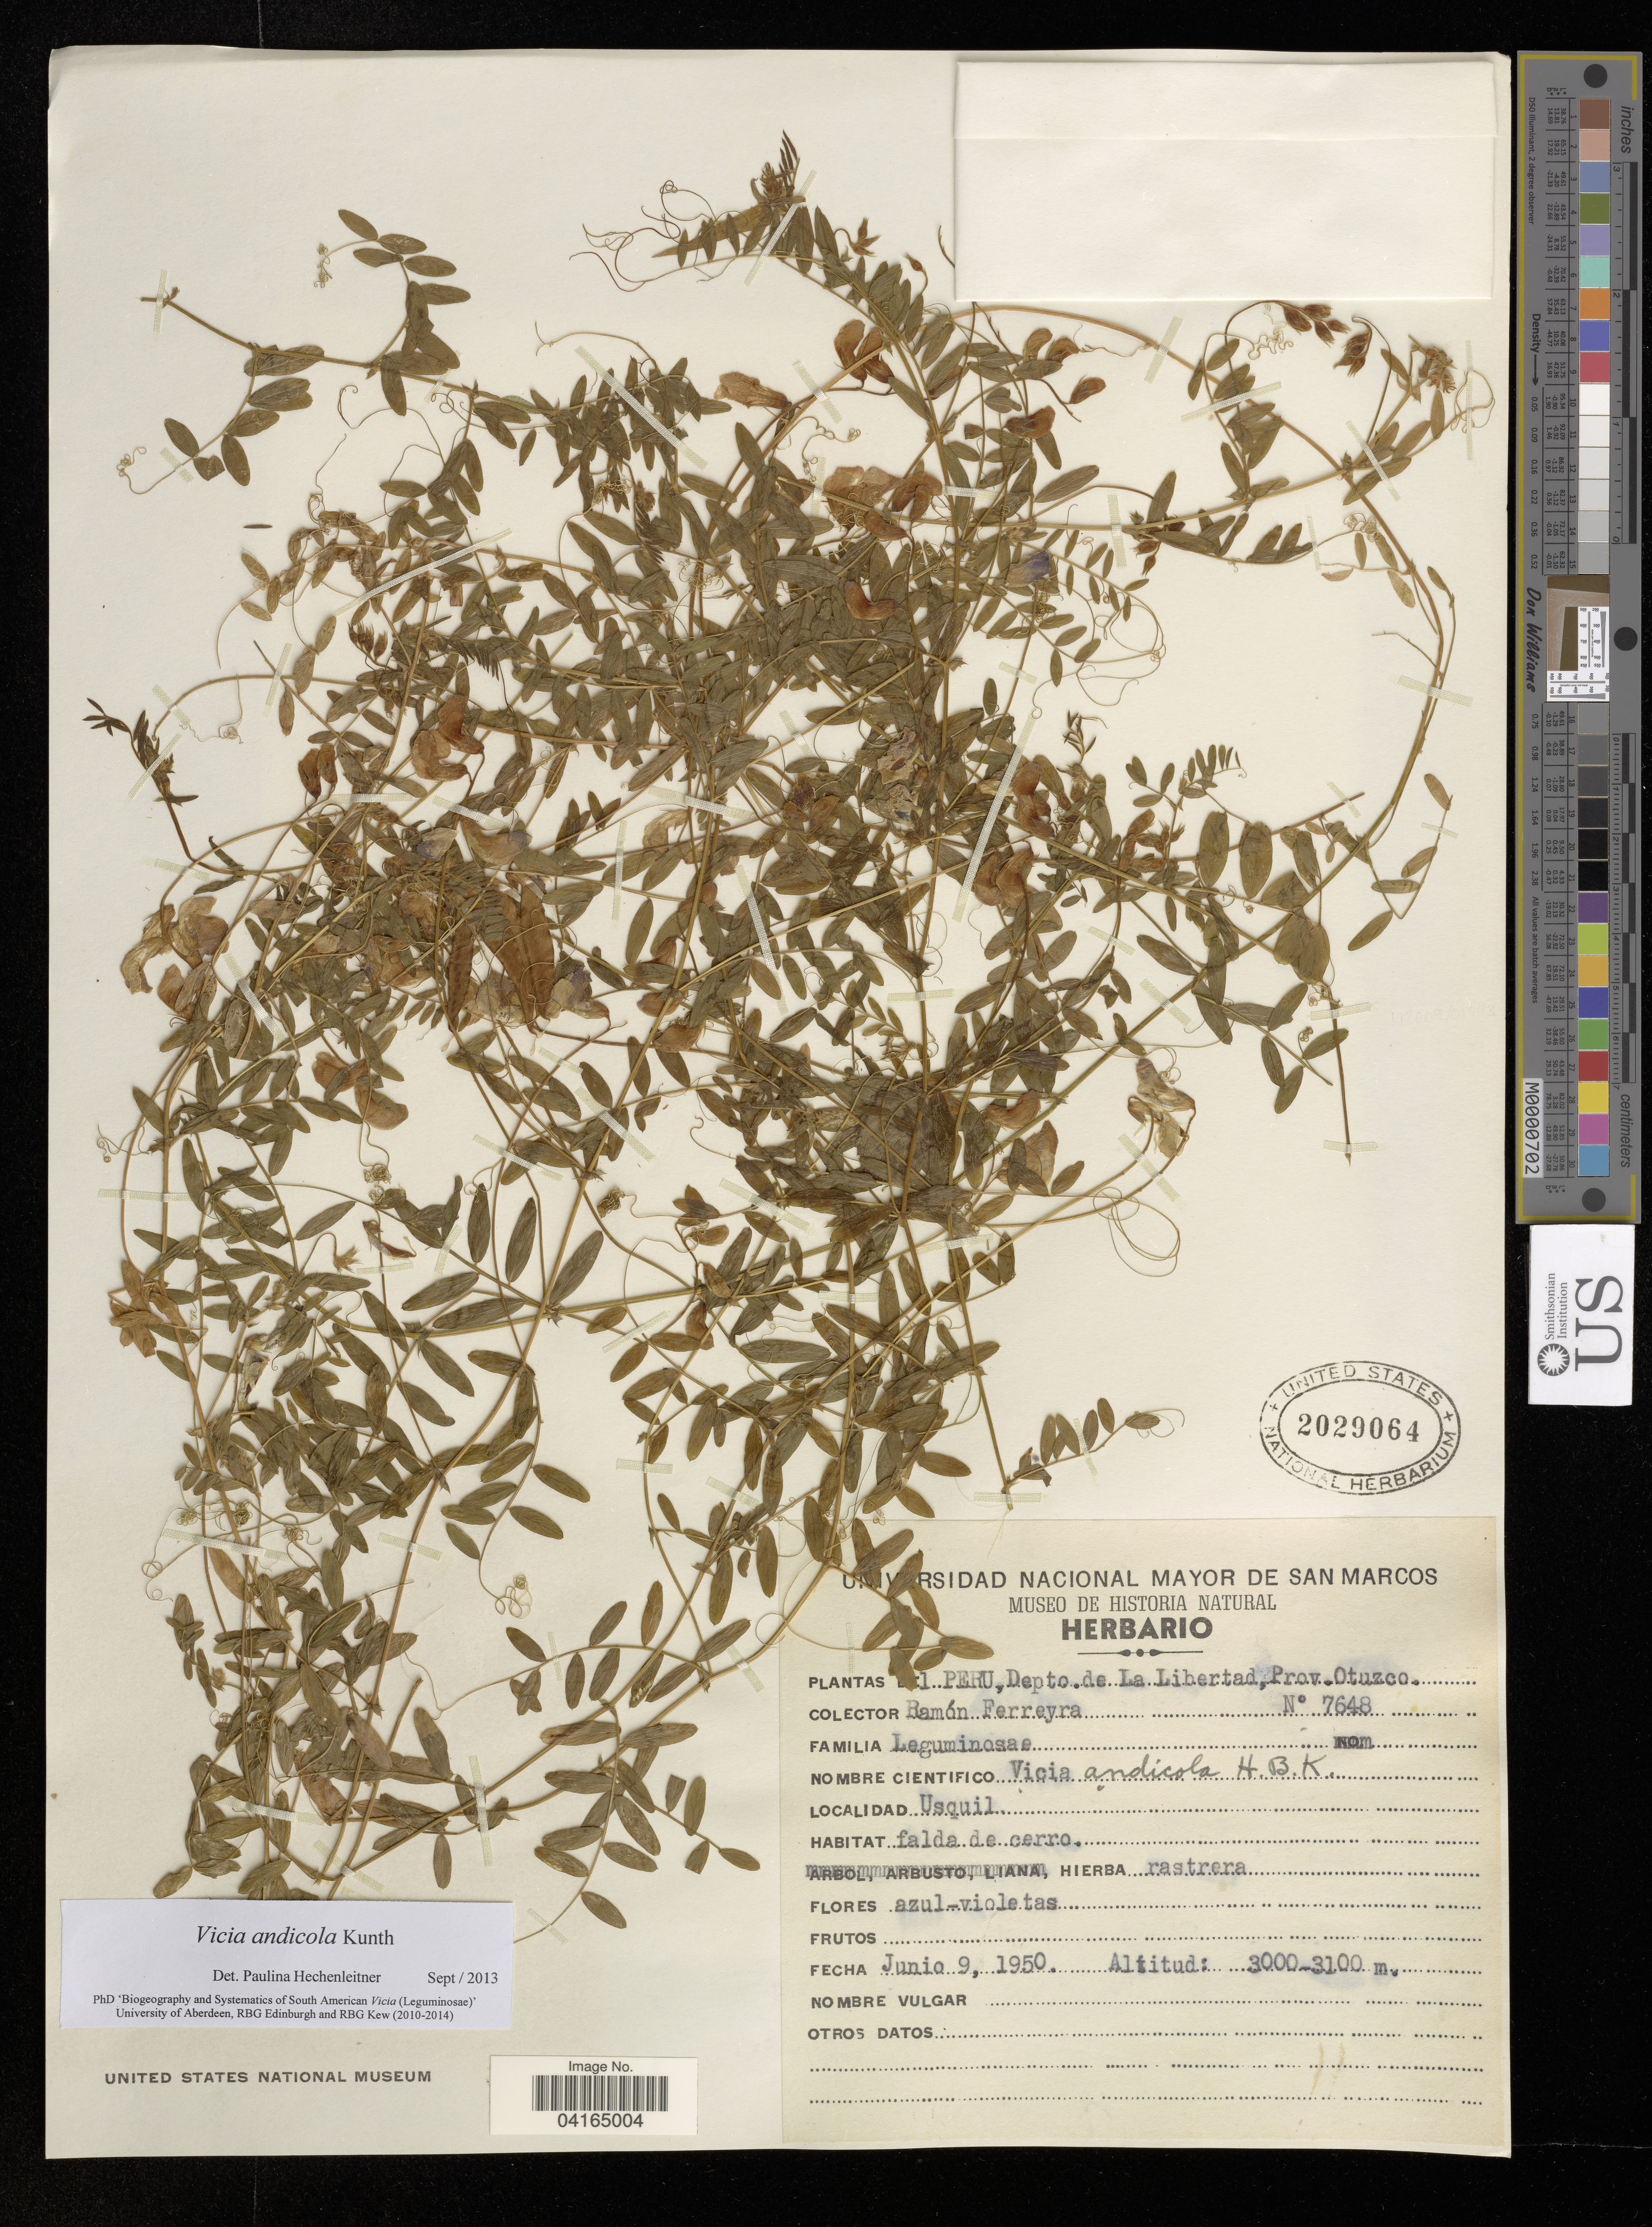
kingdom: Plantae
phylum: Tracheophyta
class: Magnoliopsida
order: Fabales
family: Fabaceae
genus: Vicia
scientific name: Vicia andicola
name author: Kunth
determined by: Hechenleitner, Paulina, RBG Edinburgh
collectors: R. A. Ferreyra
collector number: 7648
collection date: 1950-06-09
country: Peru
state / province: La Libertad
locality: Prov. Otuzco. Usquil.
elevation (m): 3000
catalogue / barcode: US 2029064